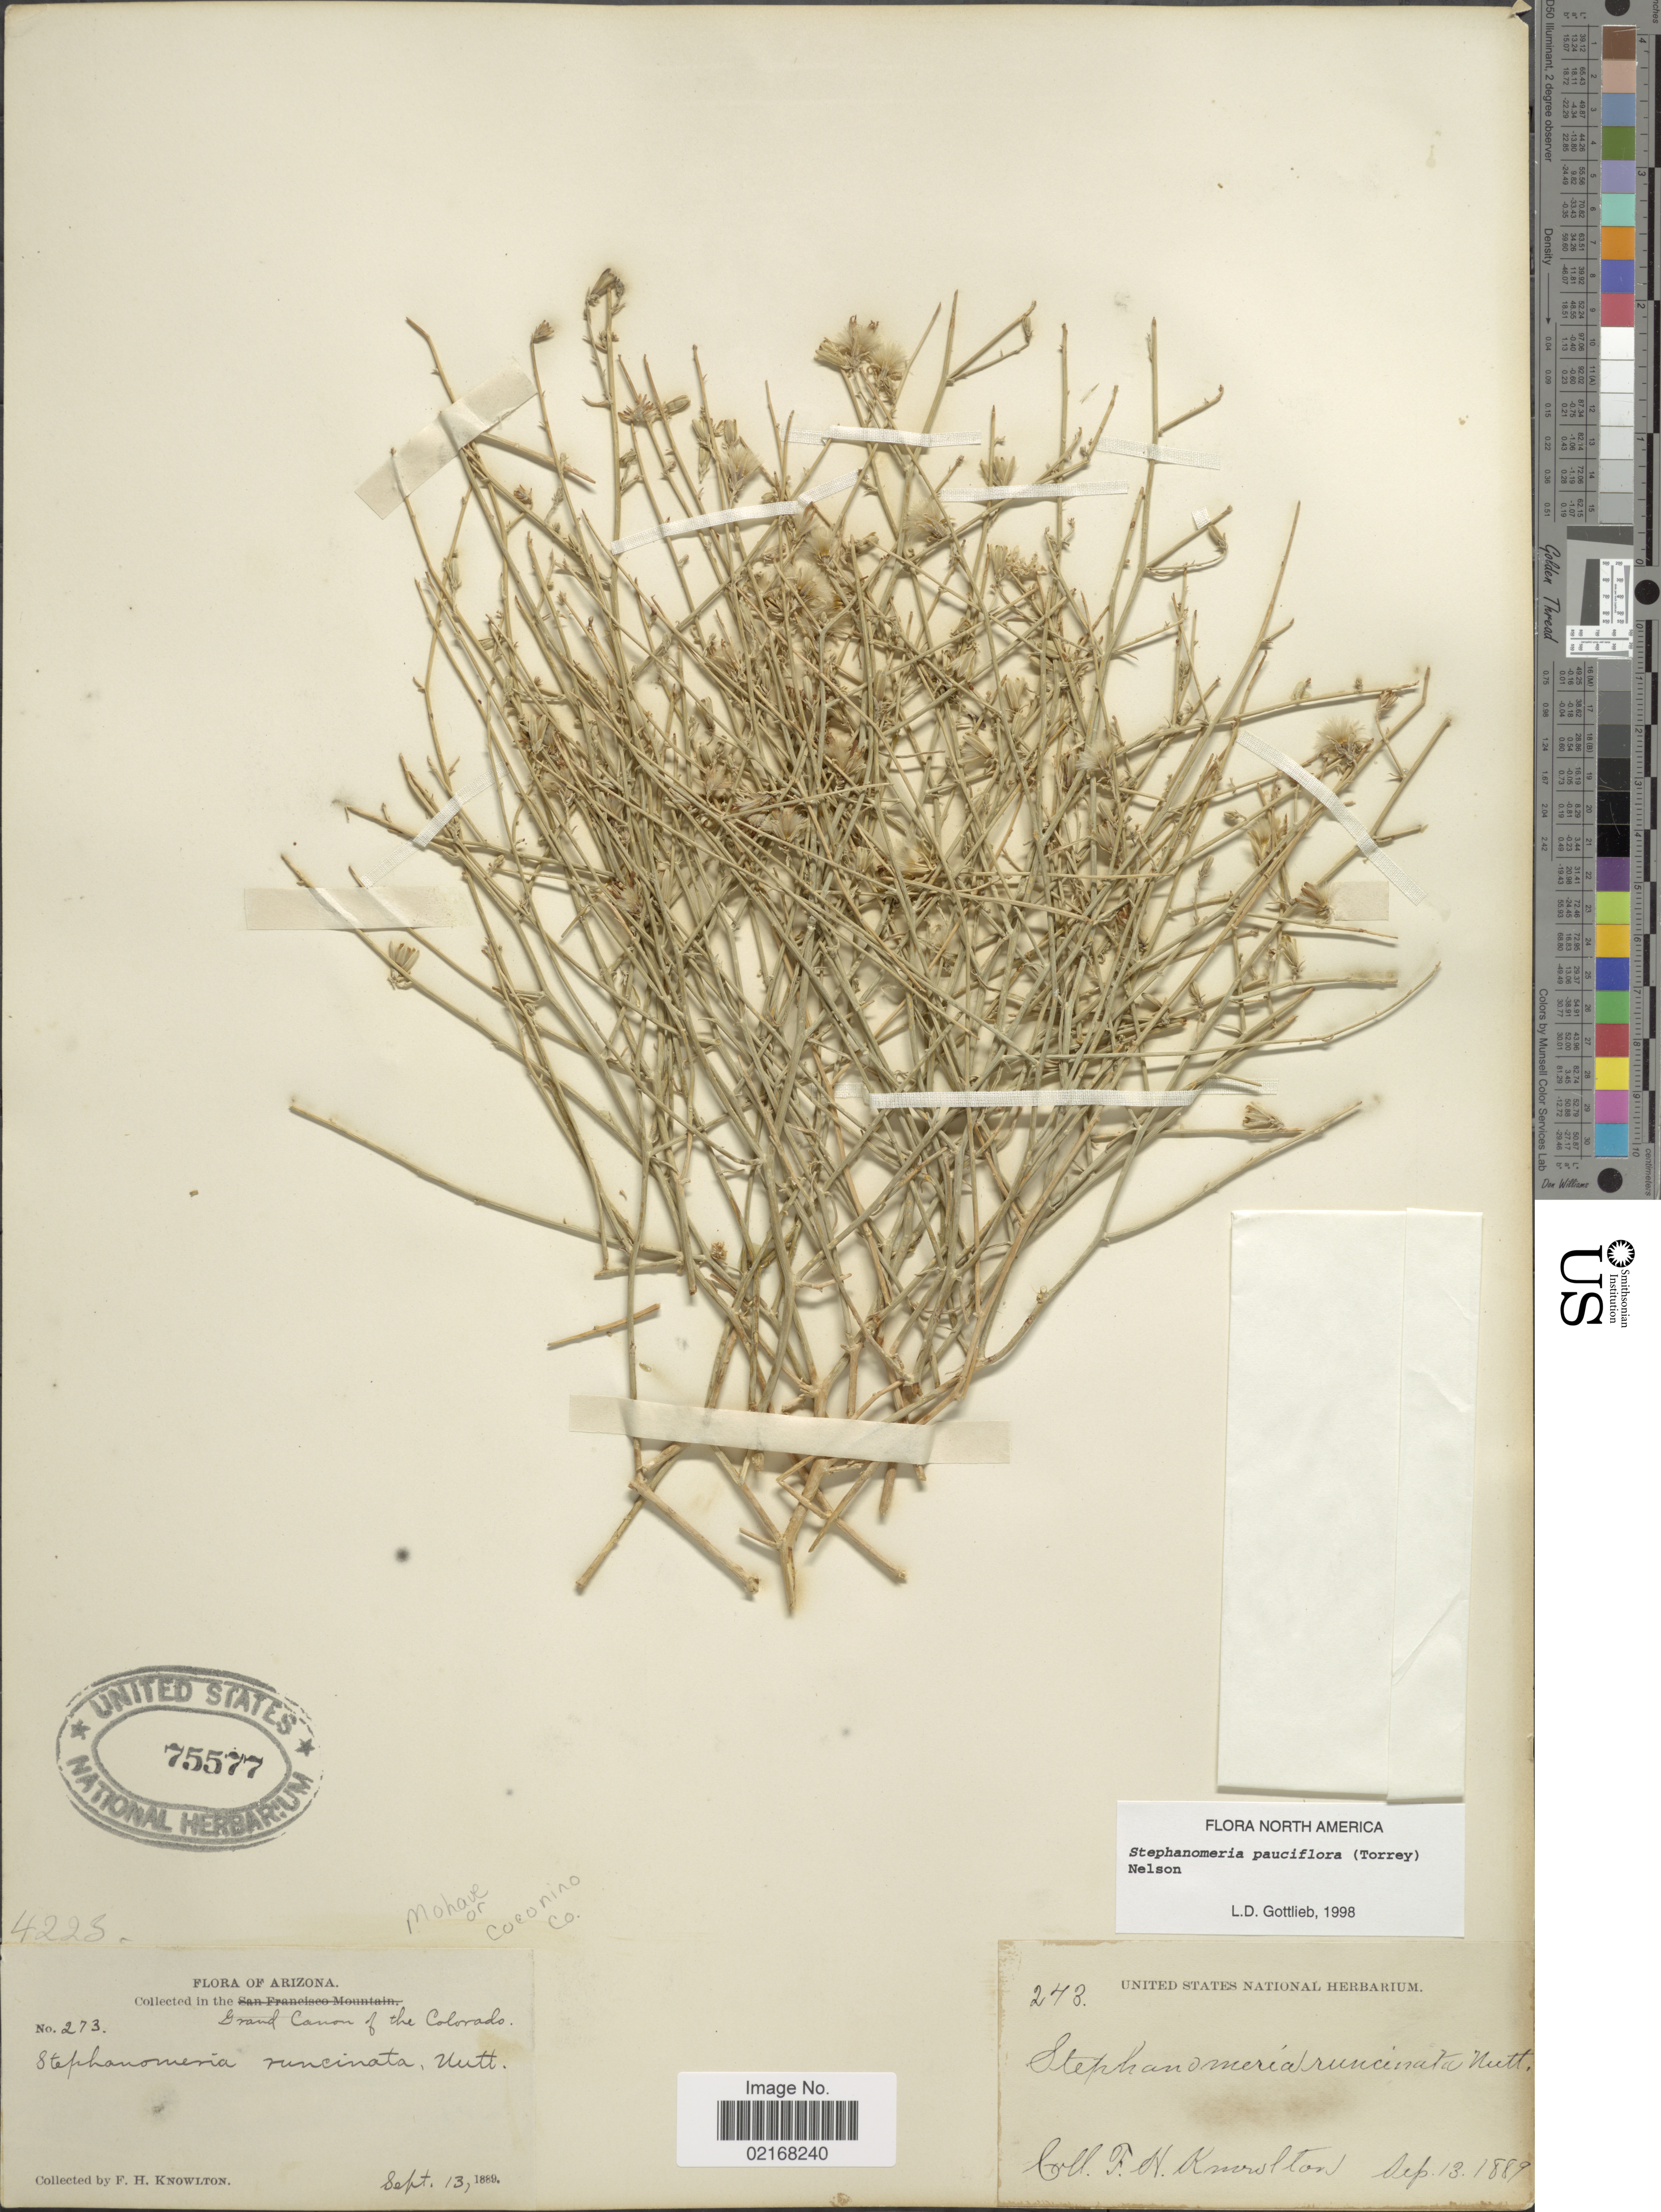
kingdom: Plantae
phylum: Tracheophyta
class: Magnoliopsida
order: Asterales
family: Asteraceae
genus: Stephanomeria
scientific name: Stephanomeria pauciflora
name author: (Torr.) A. Nelson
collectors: F. H. Knowlton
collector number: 273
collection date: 1889-09-13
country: United States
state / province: Arizona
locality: Grand Canon of the Colorado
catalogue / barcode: US 75577